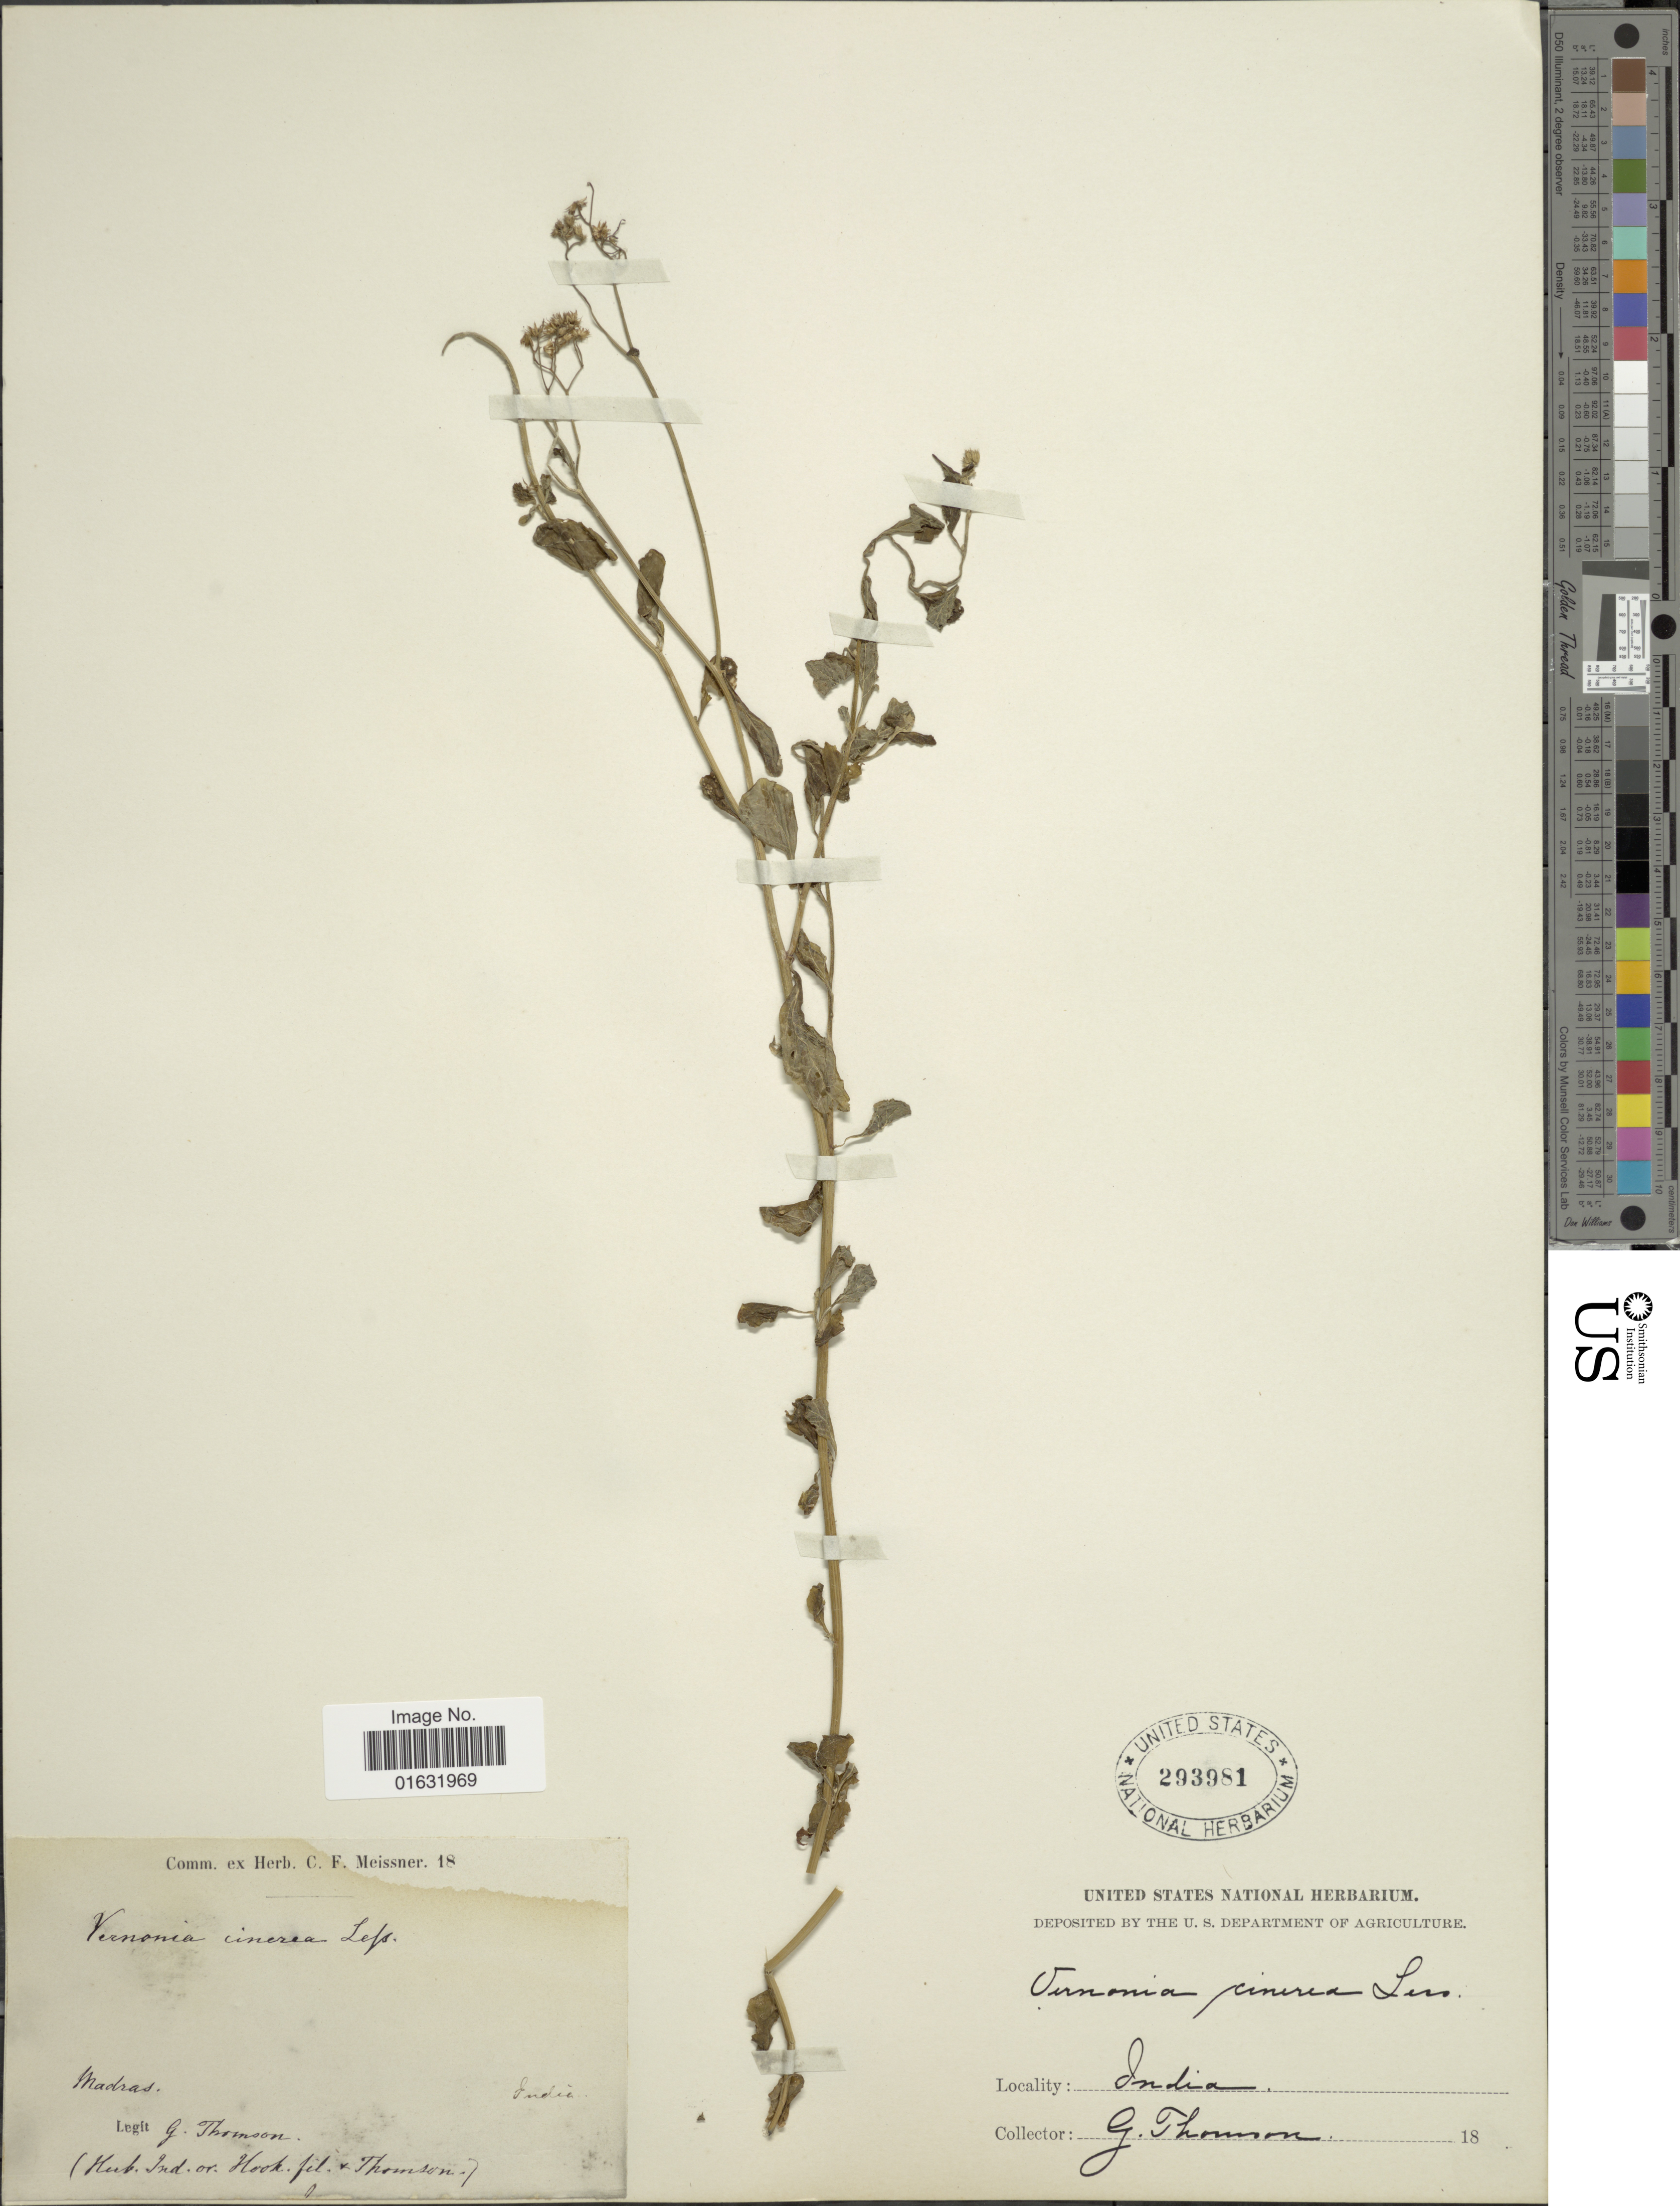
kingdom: Plantae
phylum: Tracheophyta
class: Magnoliopsida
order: Asterales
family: Asteraceae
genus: Cyanthillium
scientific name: Cyanthillium cinereum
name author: (L.) H. Rob.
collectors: G. Thomson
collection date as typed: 18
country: India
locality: India, Madras.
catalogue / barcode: US 293981